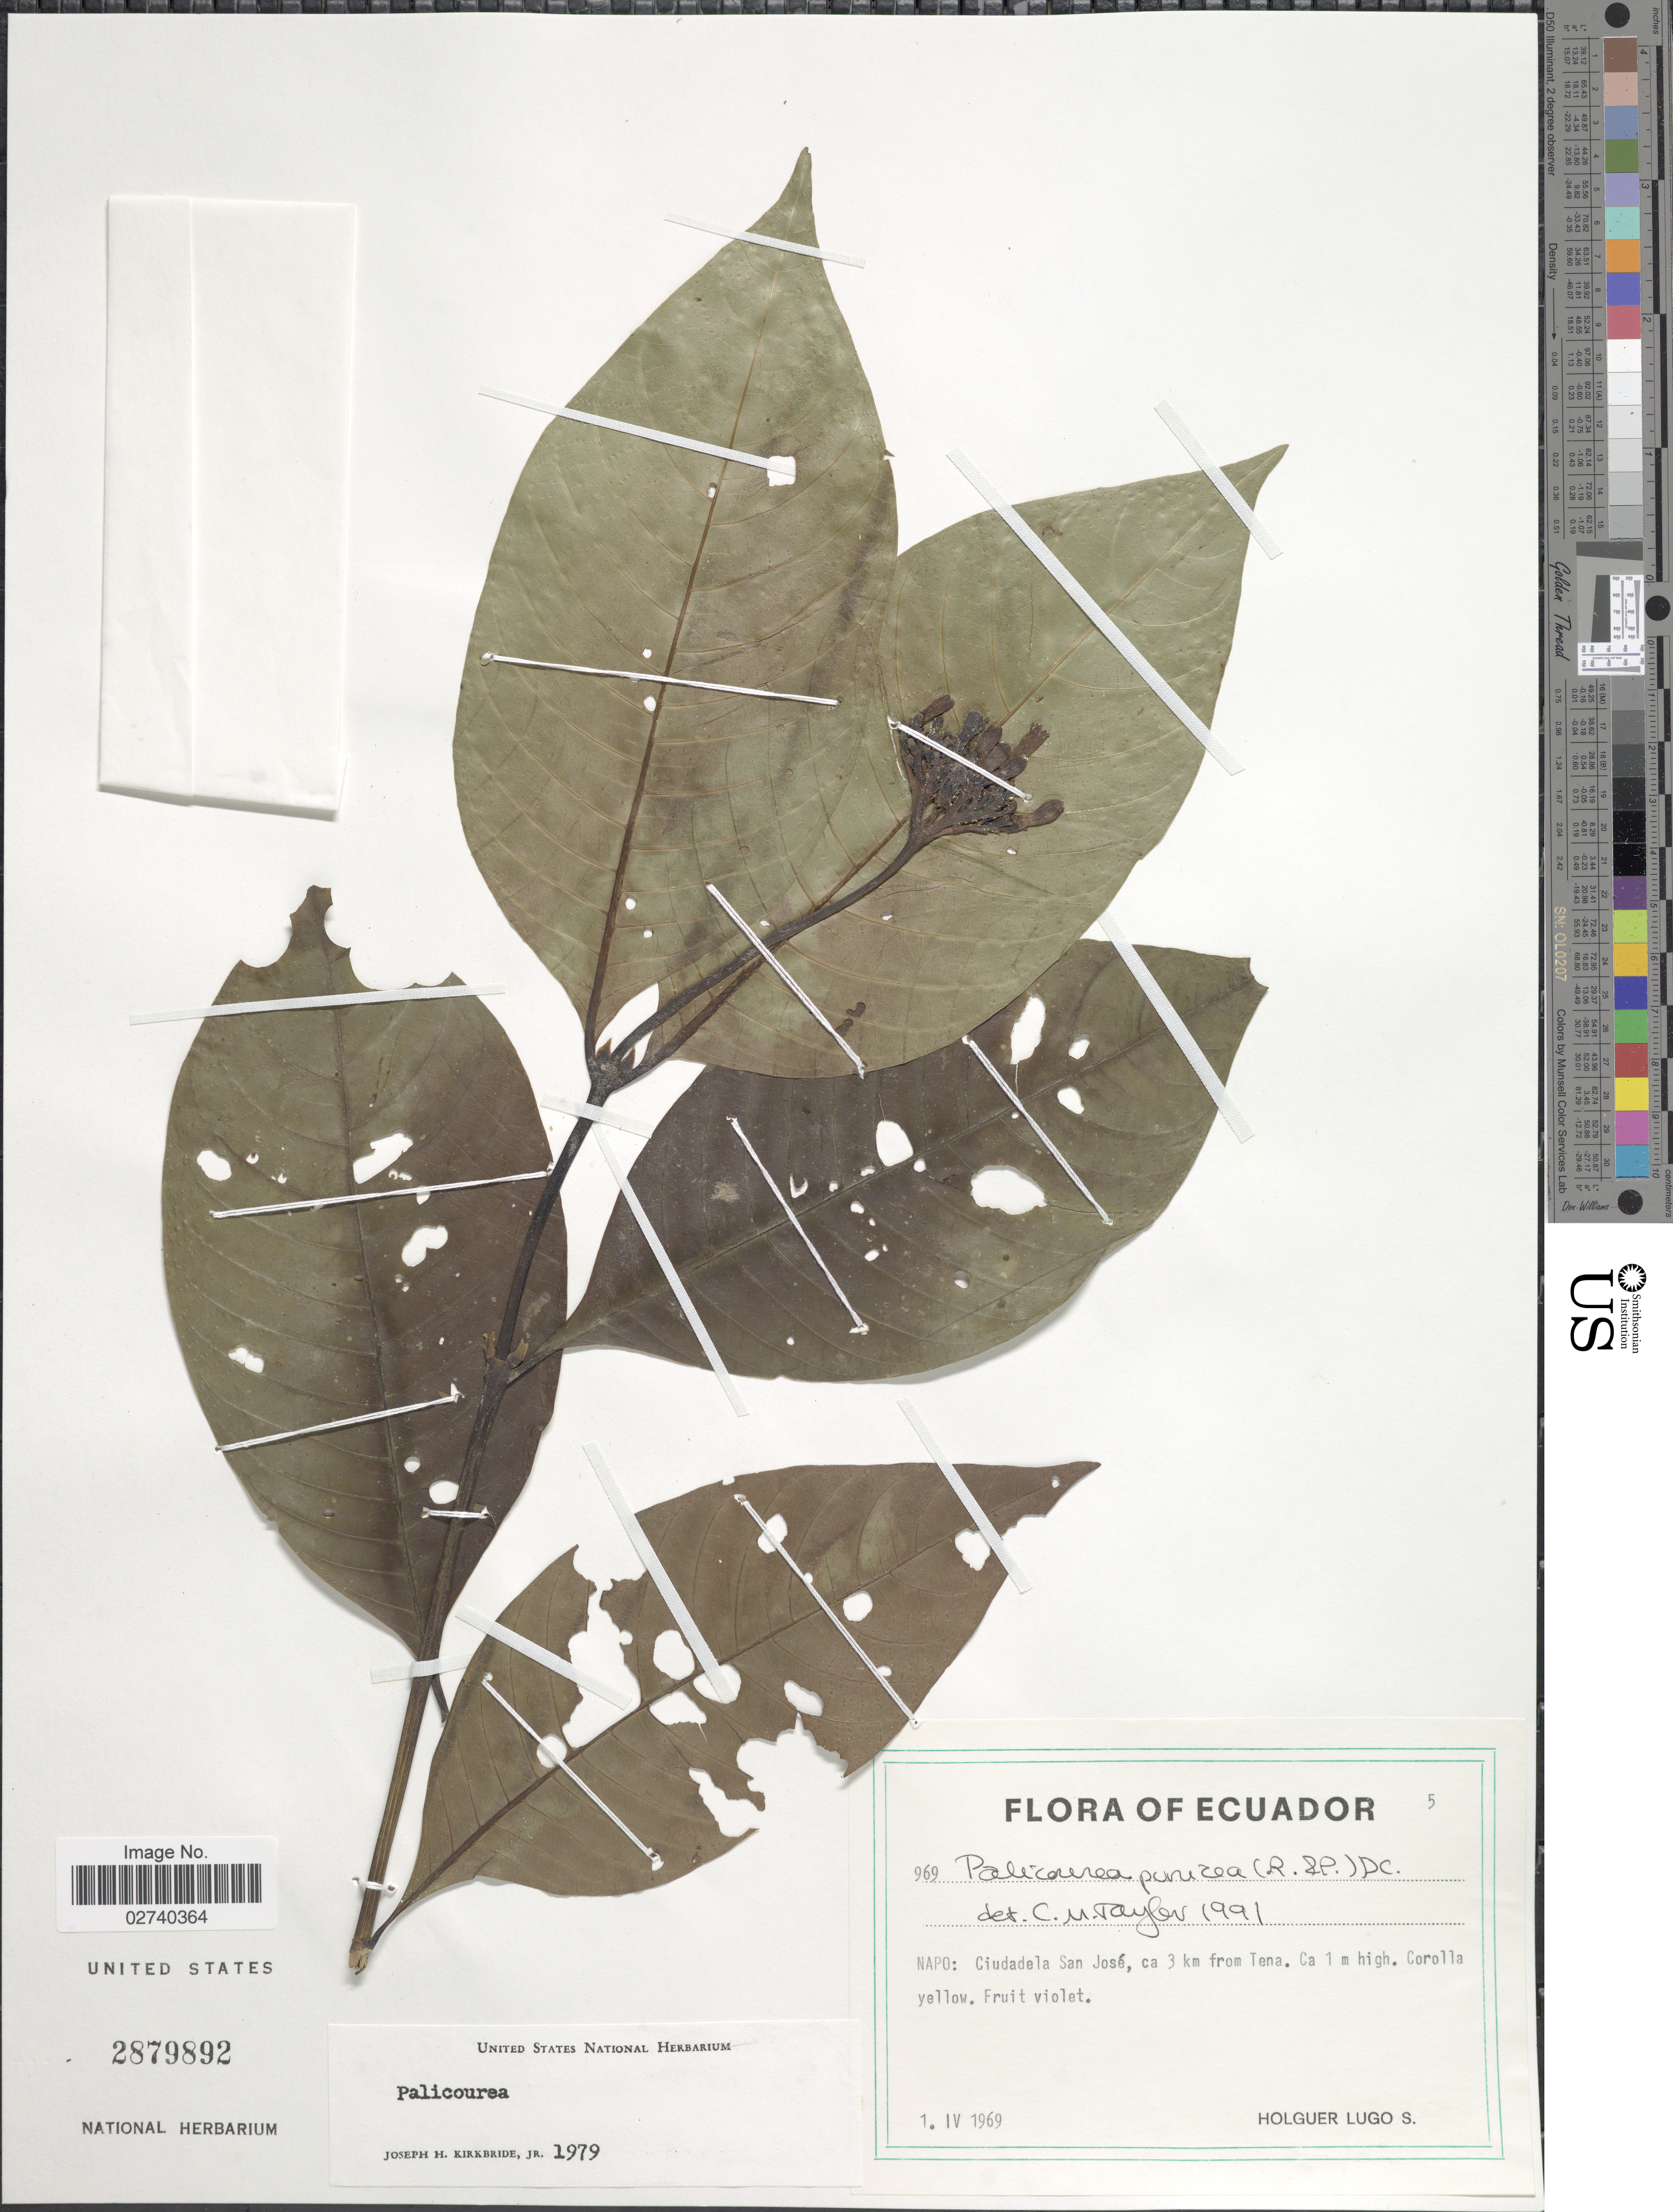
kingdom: Plantae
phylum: Tracheophyta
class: Magnoliopsida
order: Gentianales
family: Rubiaceae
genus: Palicourea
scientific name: Palicourea punicea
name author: (Ruiz & Pav.) DC.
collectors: H. Lugo S.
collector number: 969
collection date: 1969-04-01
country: Ecuador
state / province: Napo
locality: Ciudadela San José, ca 3 km from Tena.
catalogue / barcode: US 2879892